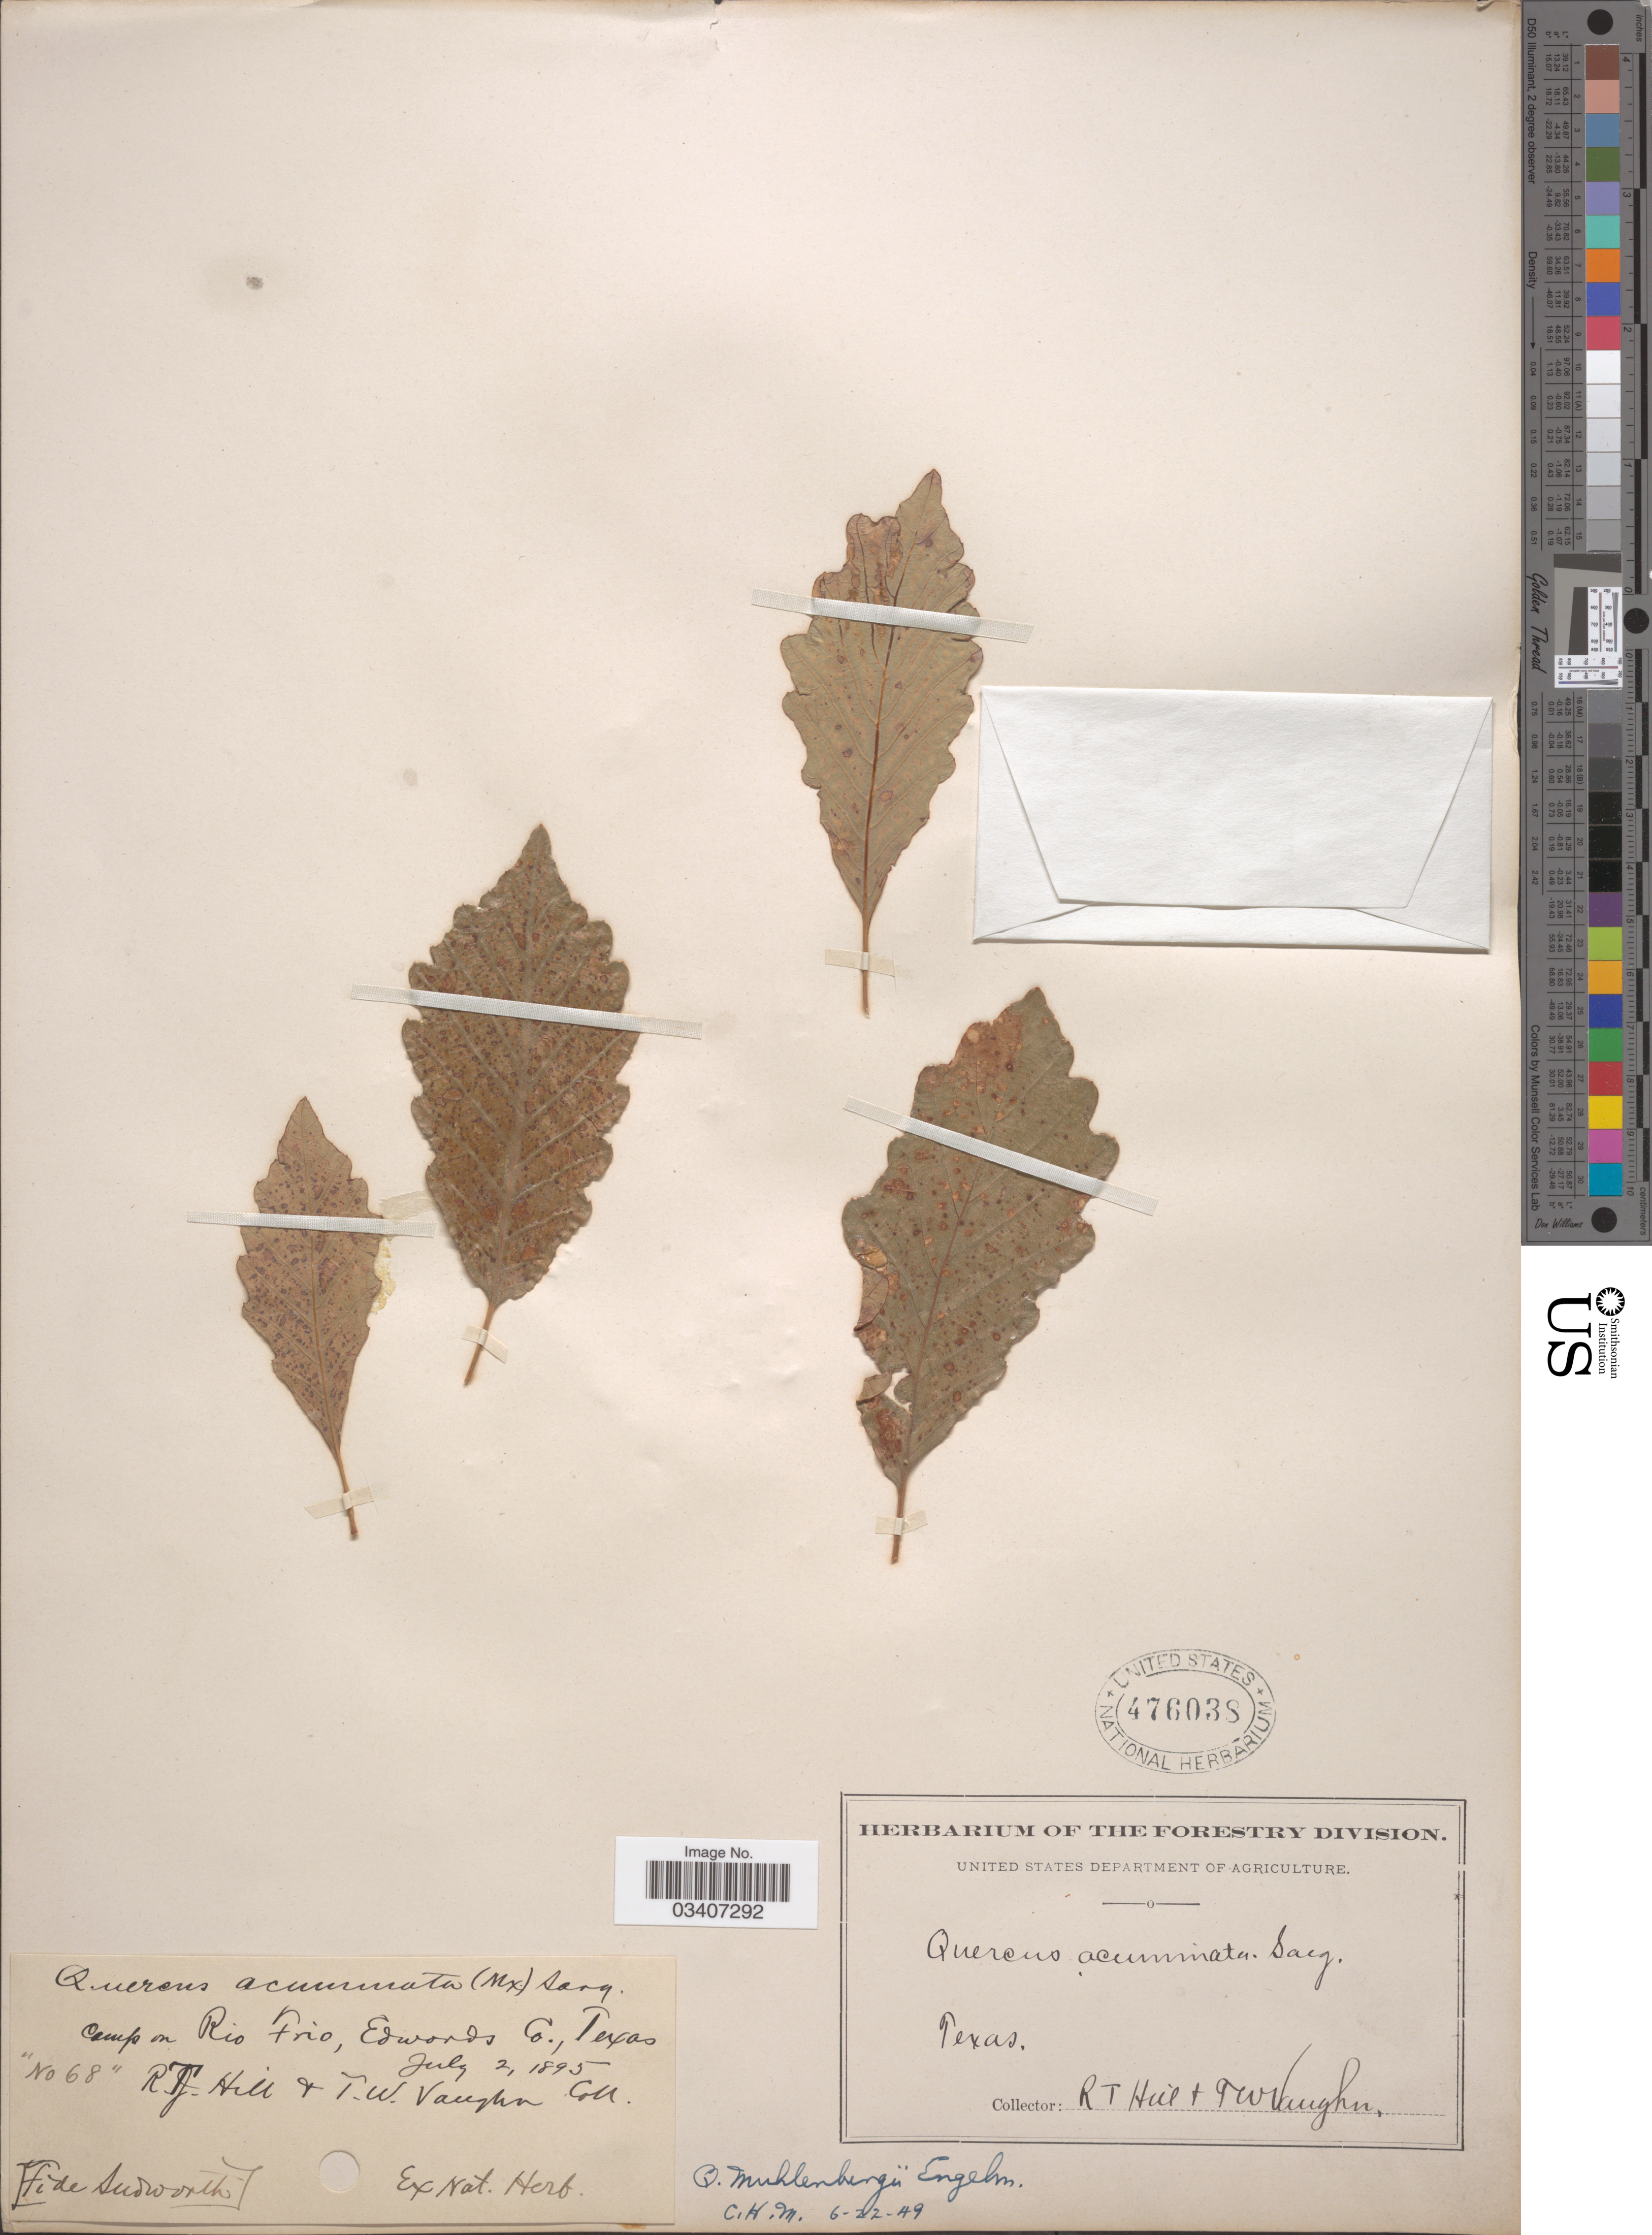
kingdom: Plantae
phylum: Tracheophyta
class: Magnoliopsida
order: Fagales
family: Fagaceae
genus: Quercus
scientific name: Quercus muehlenbergii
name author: Engelm.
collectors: R. Hill & T. Vaughan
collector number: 68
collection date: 1895-07-02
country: United States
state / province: Texas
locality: Camp on Rio Frio, Edwards Co.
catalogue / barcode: US 476038